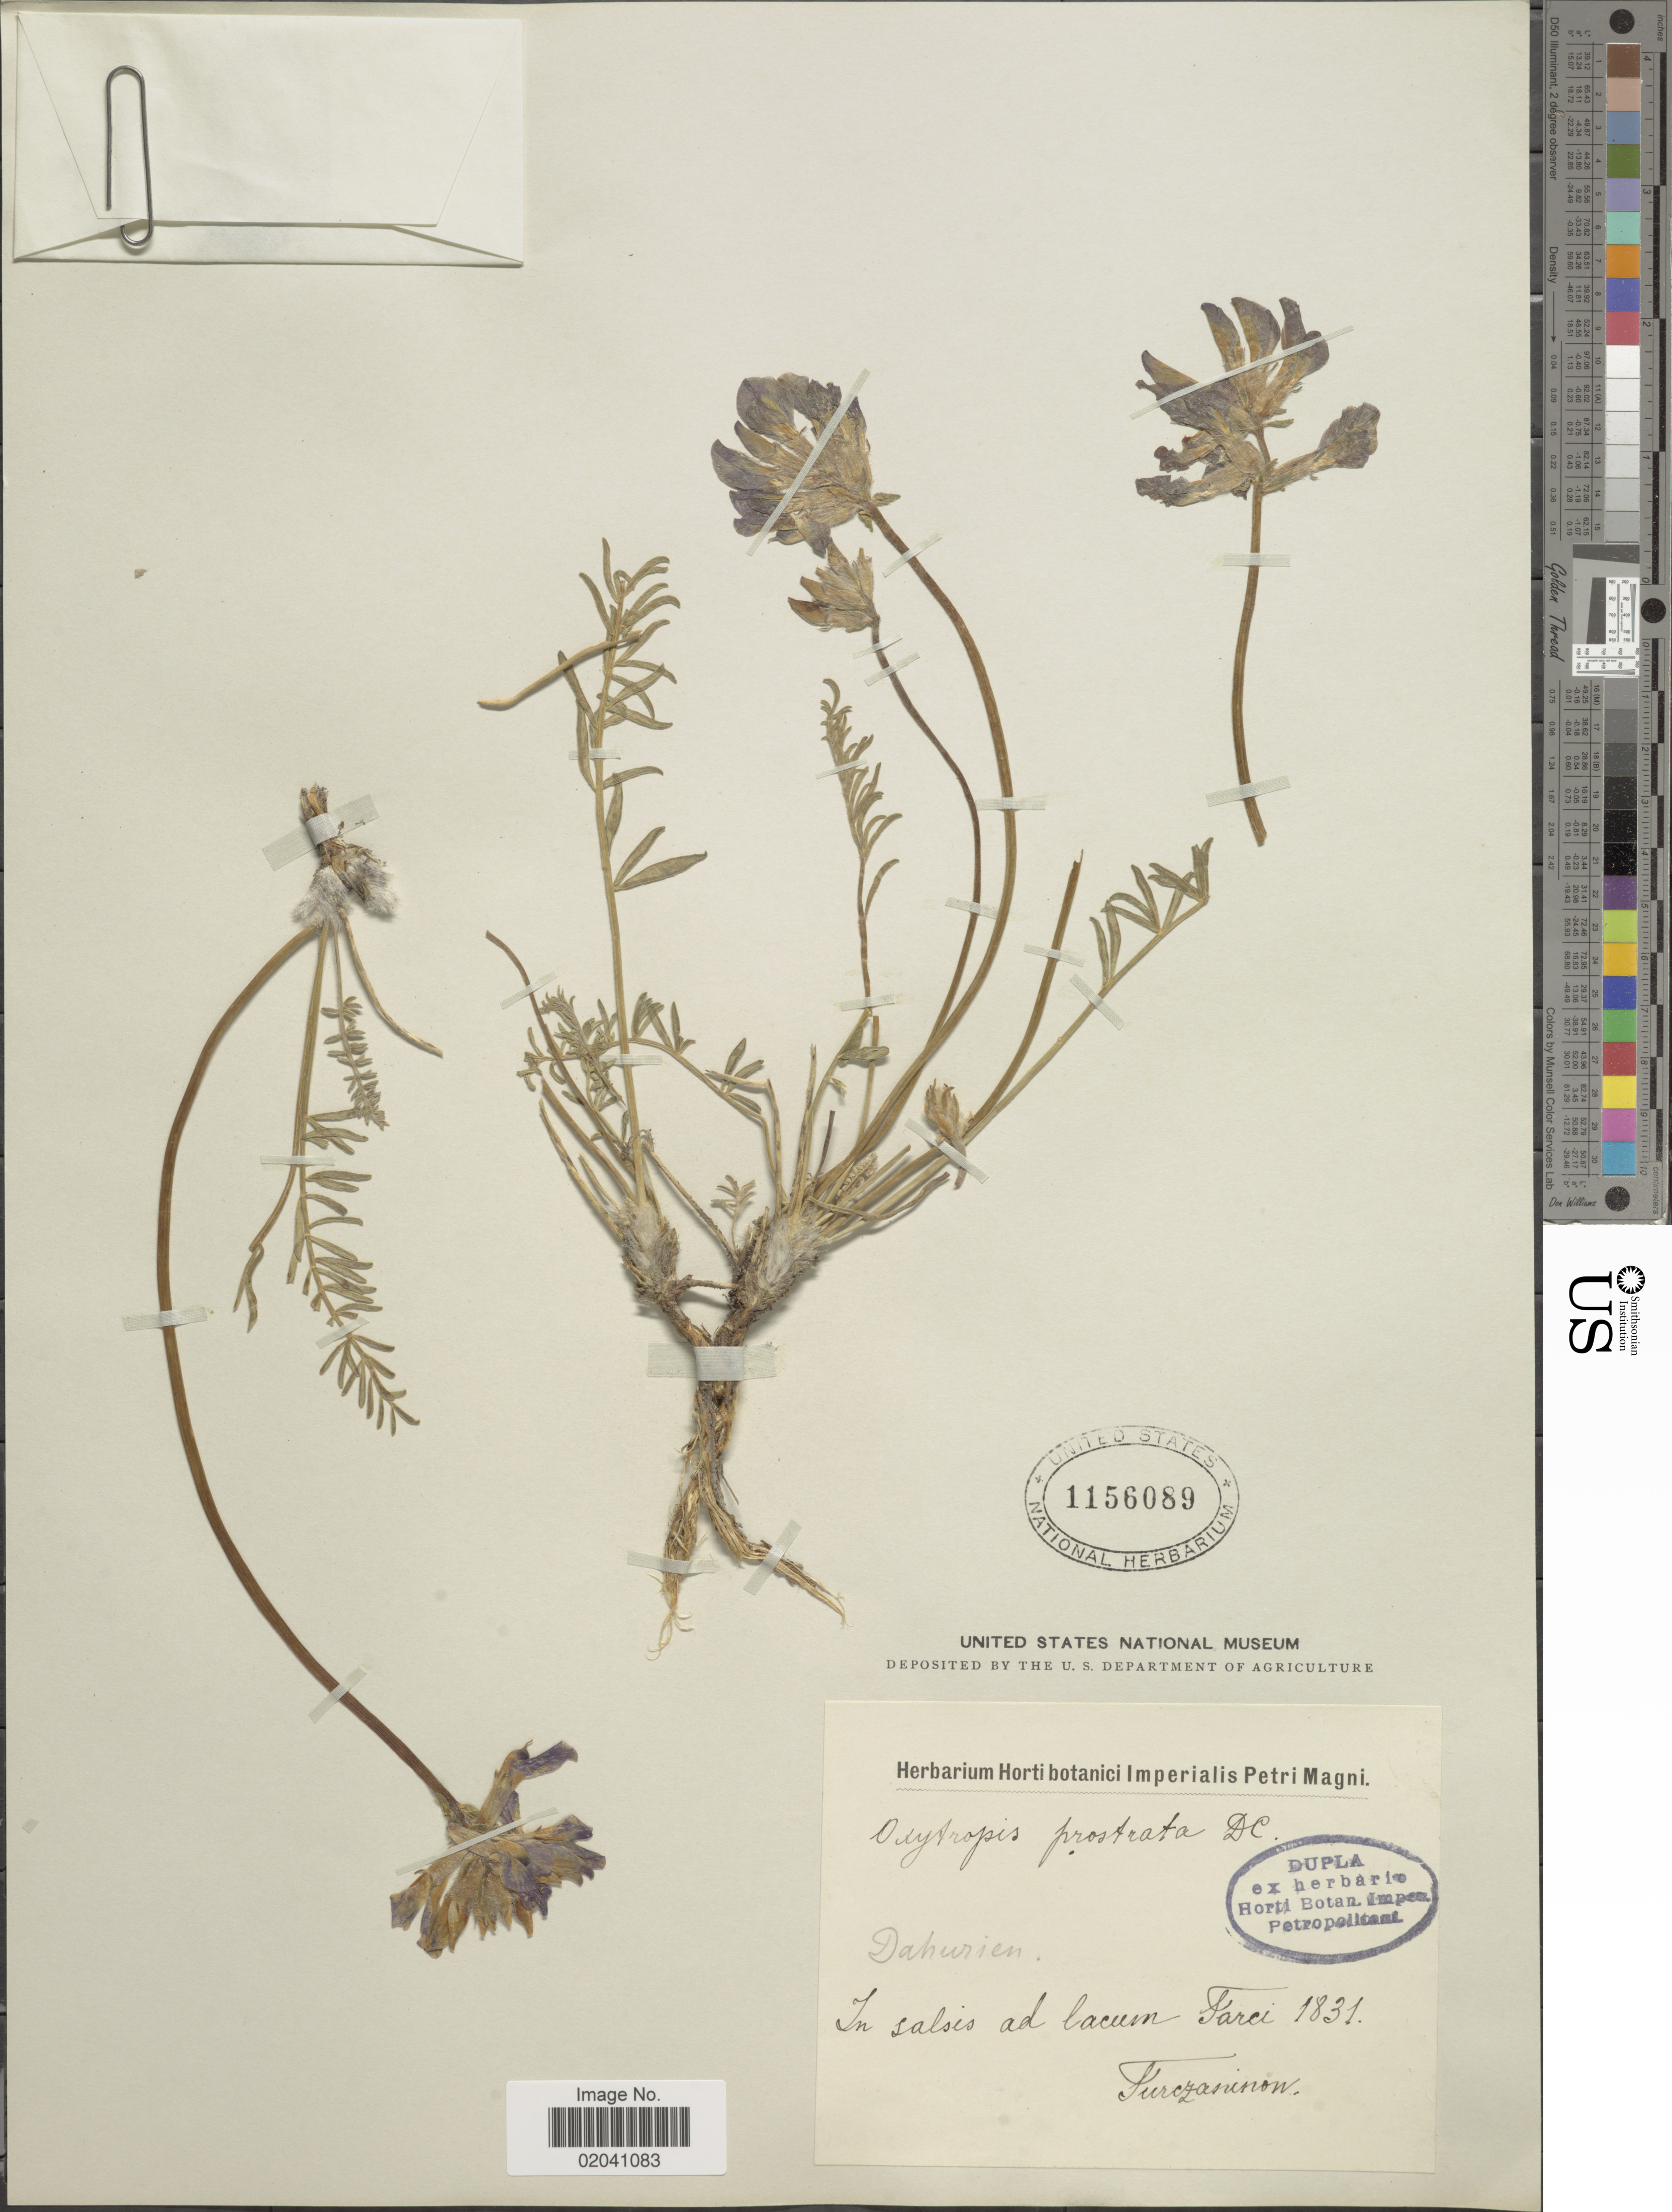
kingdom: Plantae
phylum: Tracheophyta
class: Magnoliopsida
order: Fabales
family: Fabaceae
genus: Oxytropis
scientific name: Oxytropis prostrata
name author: (Pall.) DC.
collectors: -. Turezaninow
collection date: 1831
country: Russian Federation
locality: Dahurien, in salsis ad lacum Tarci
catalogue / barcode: US 1156089